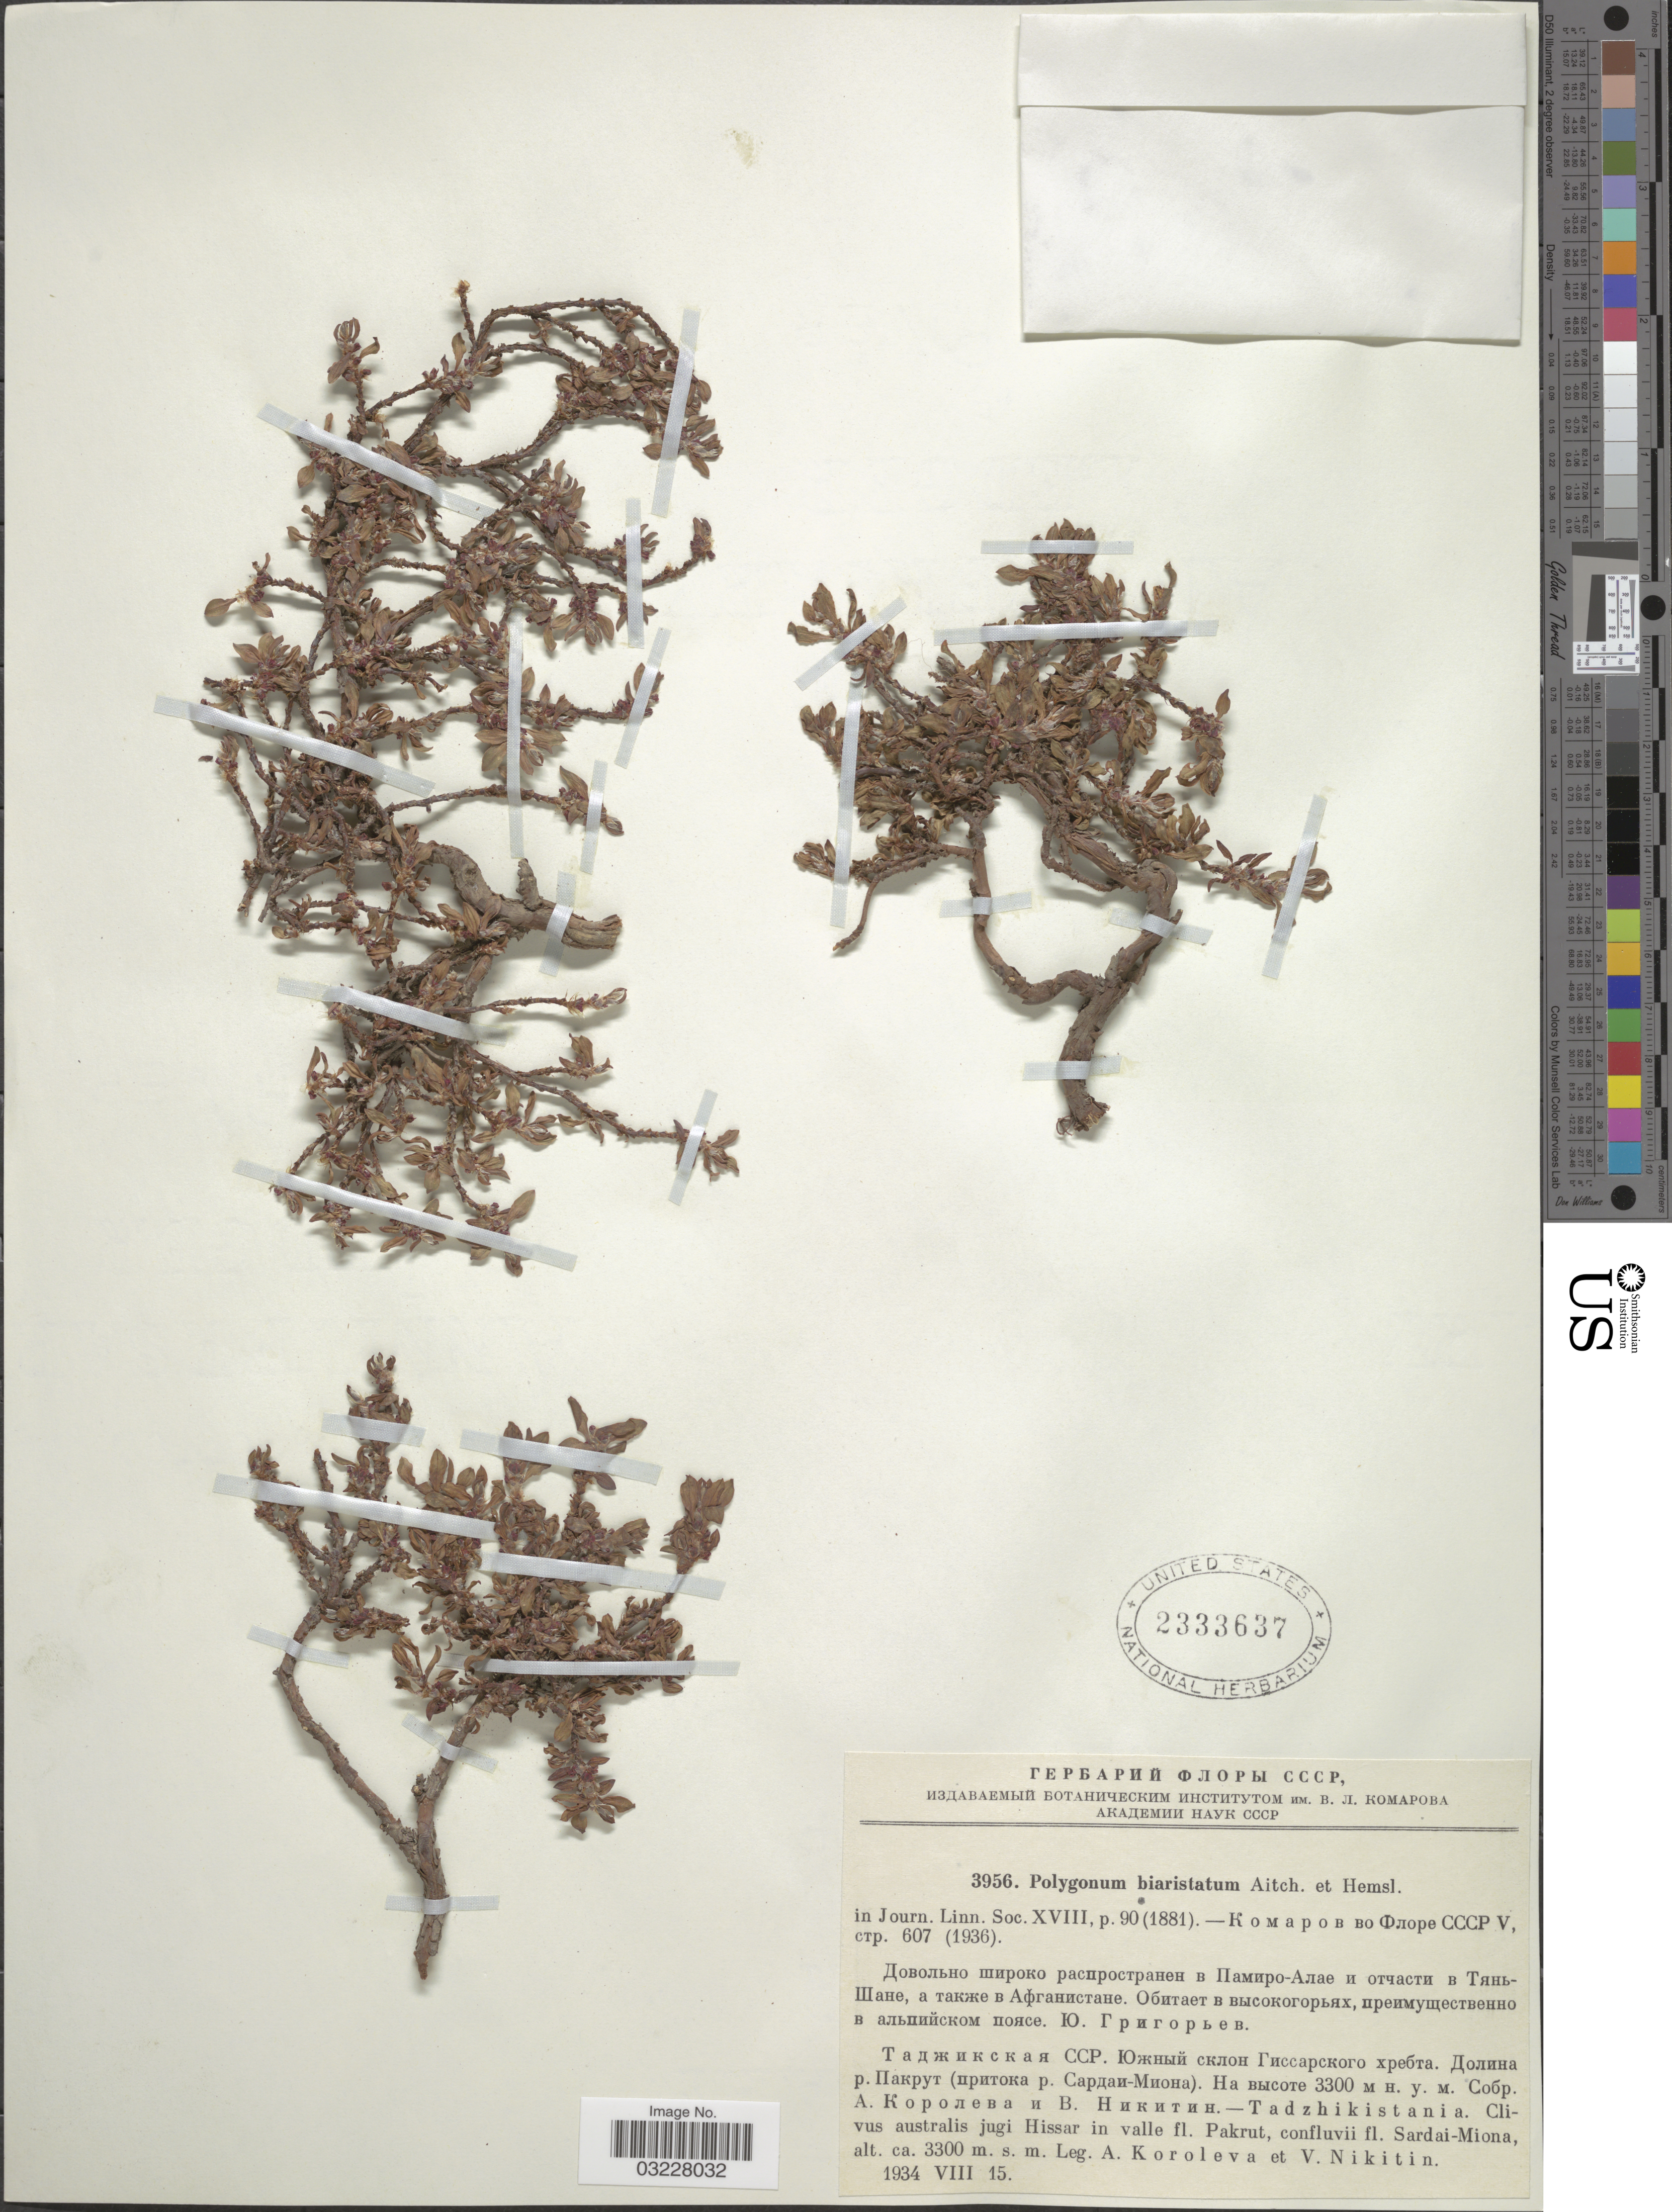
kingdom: Plantae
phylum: Tracheophyta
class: Magnoliopsida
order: Caryophyllales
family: Polygonaceae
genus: Polygonum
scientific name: Polygonum biaristatum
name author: Aitch. & Hemsl.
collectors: A. Koroleva & V. A. Nikitin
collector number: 3956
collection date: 1934-08-15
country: Tajikistan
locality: Tadzhikistania. Clivus australis jugi Hissar in valle fl. Pakrut, confluvii fl. Sardai-Miona.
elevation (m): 3300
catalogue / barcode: US 2333637